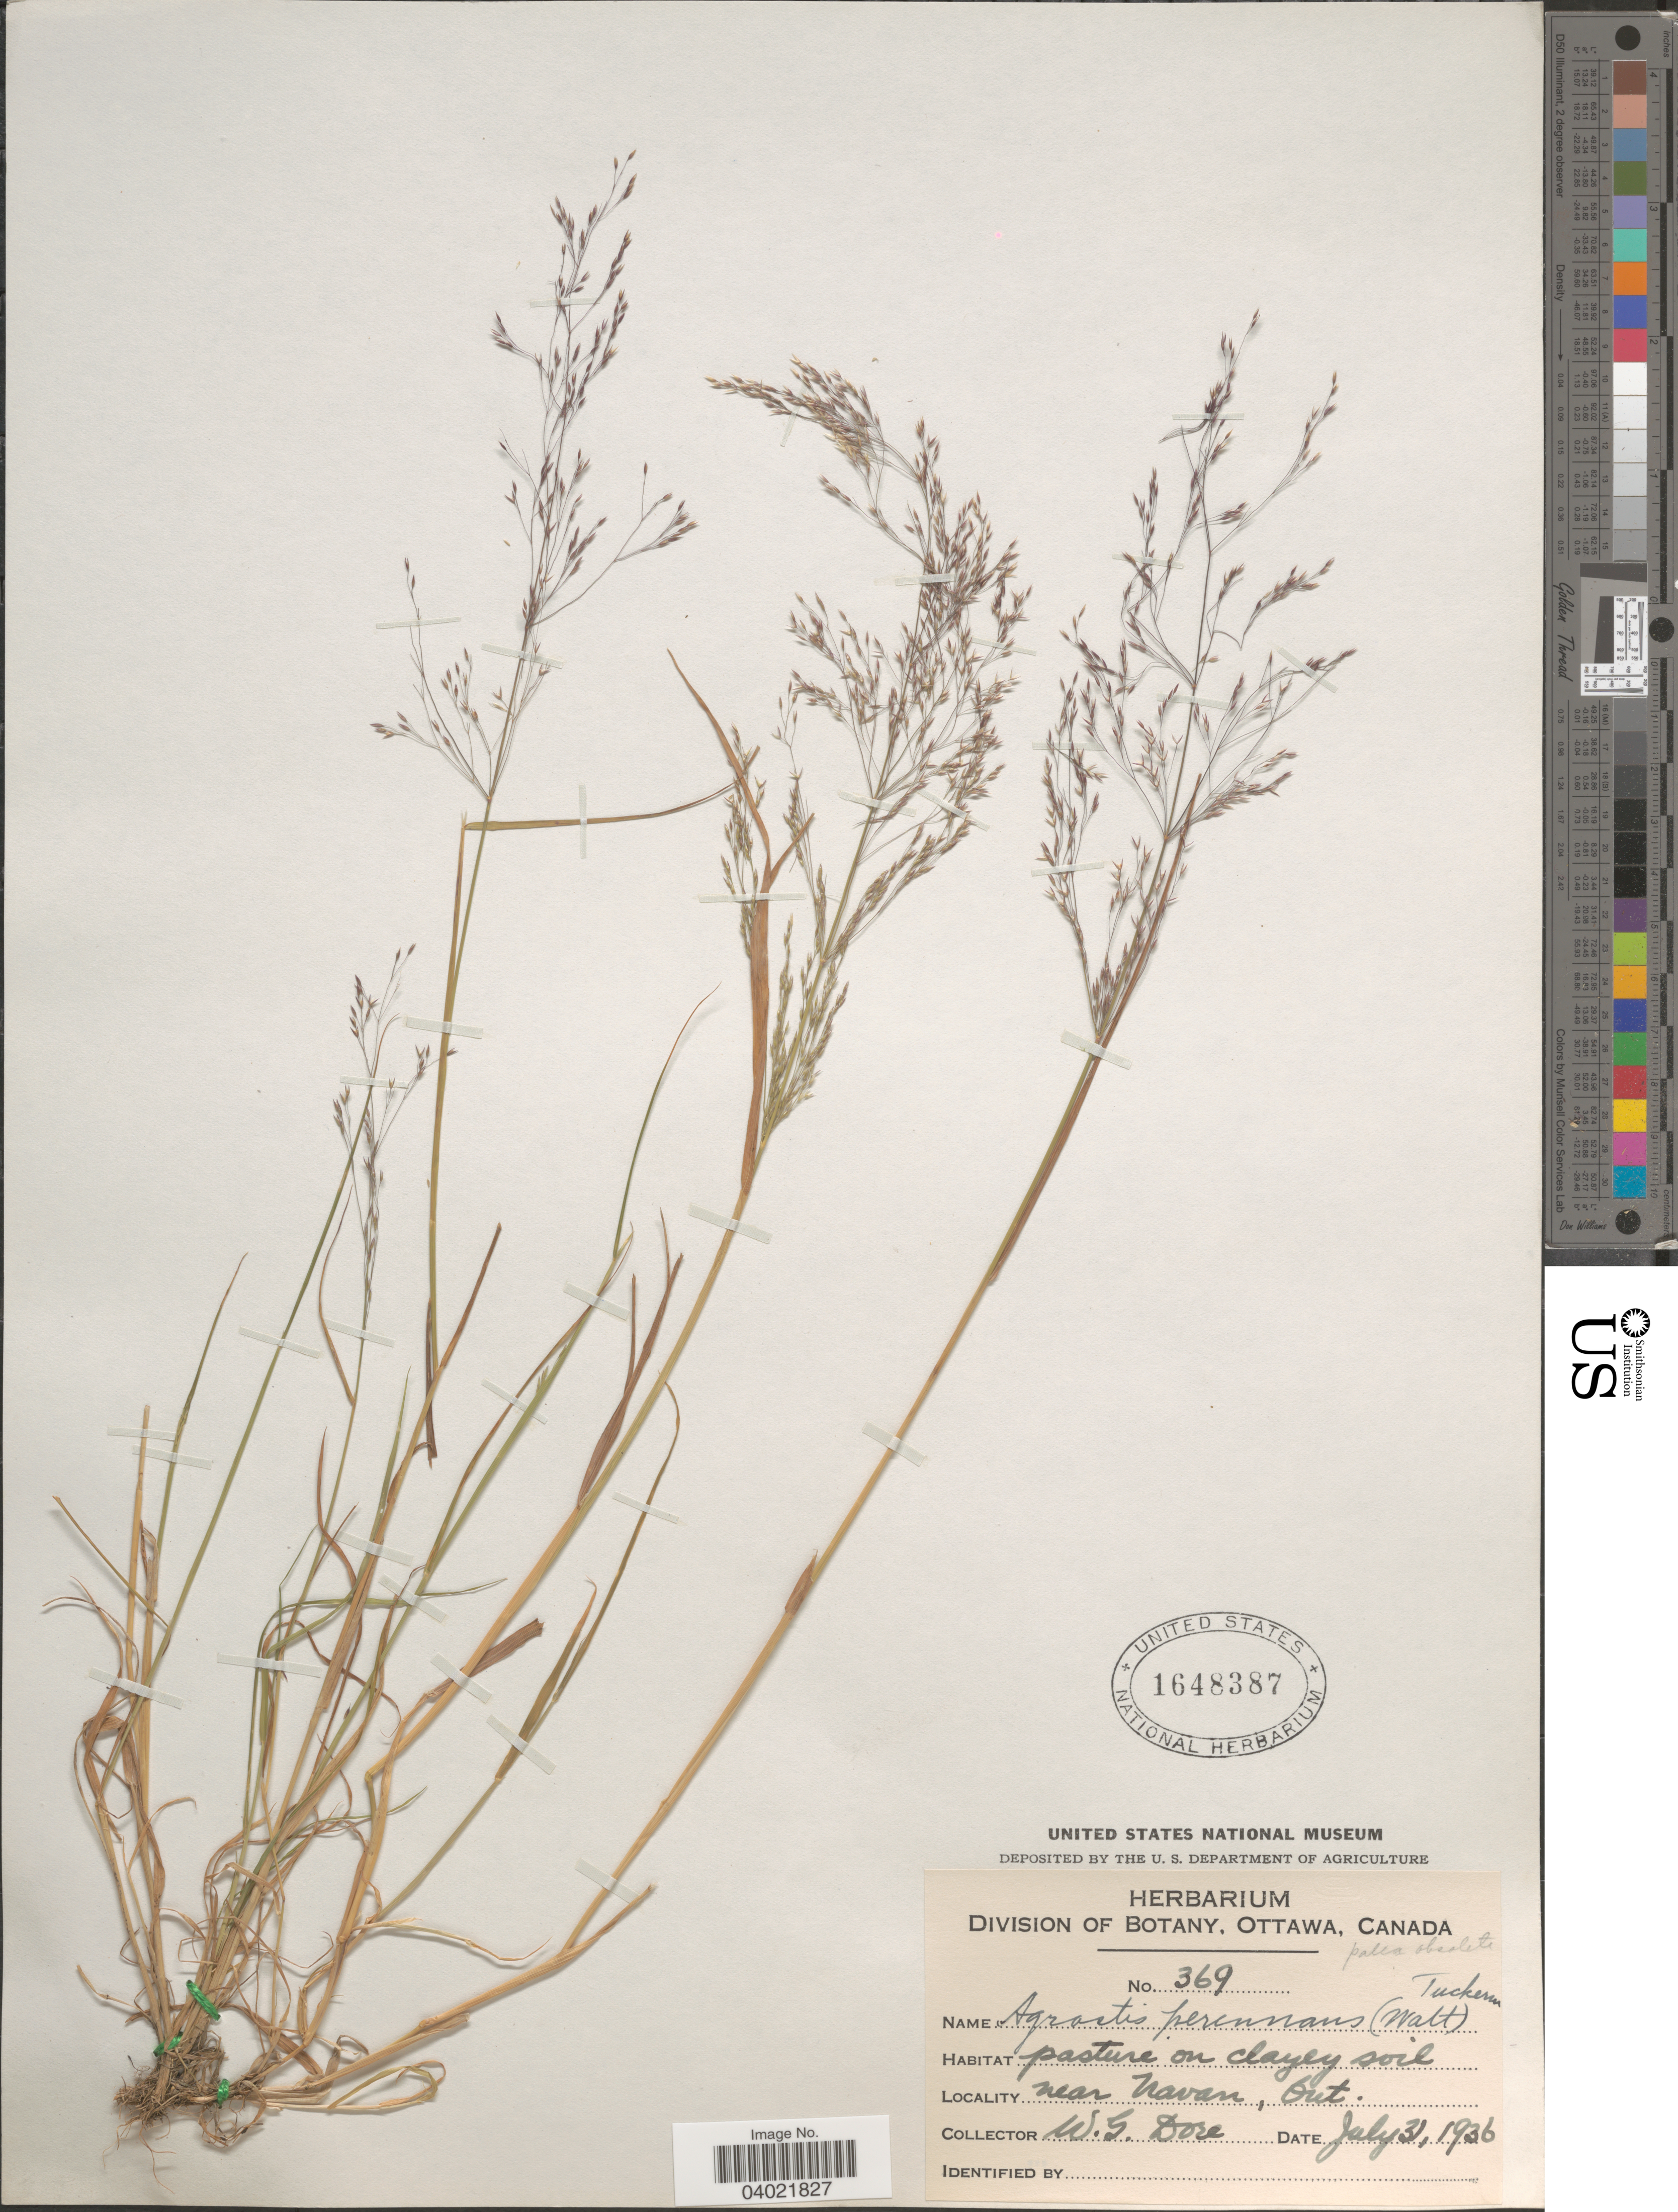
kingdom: Plantae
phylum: Tracheophyta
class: Liliopsida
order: Poales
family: Poaceae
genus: Agrostis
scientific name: Agrostis perennans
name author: (Walter) Tuck.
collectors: W. Dore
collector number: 369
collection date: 1936-07-31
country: Canada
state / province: Ontario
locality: Near Navan.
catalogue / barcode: US 1648387